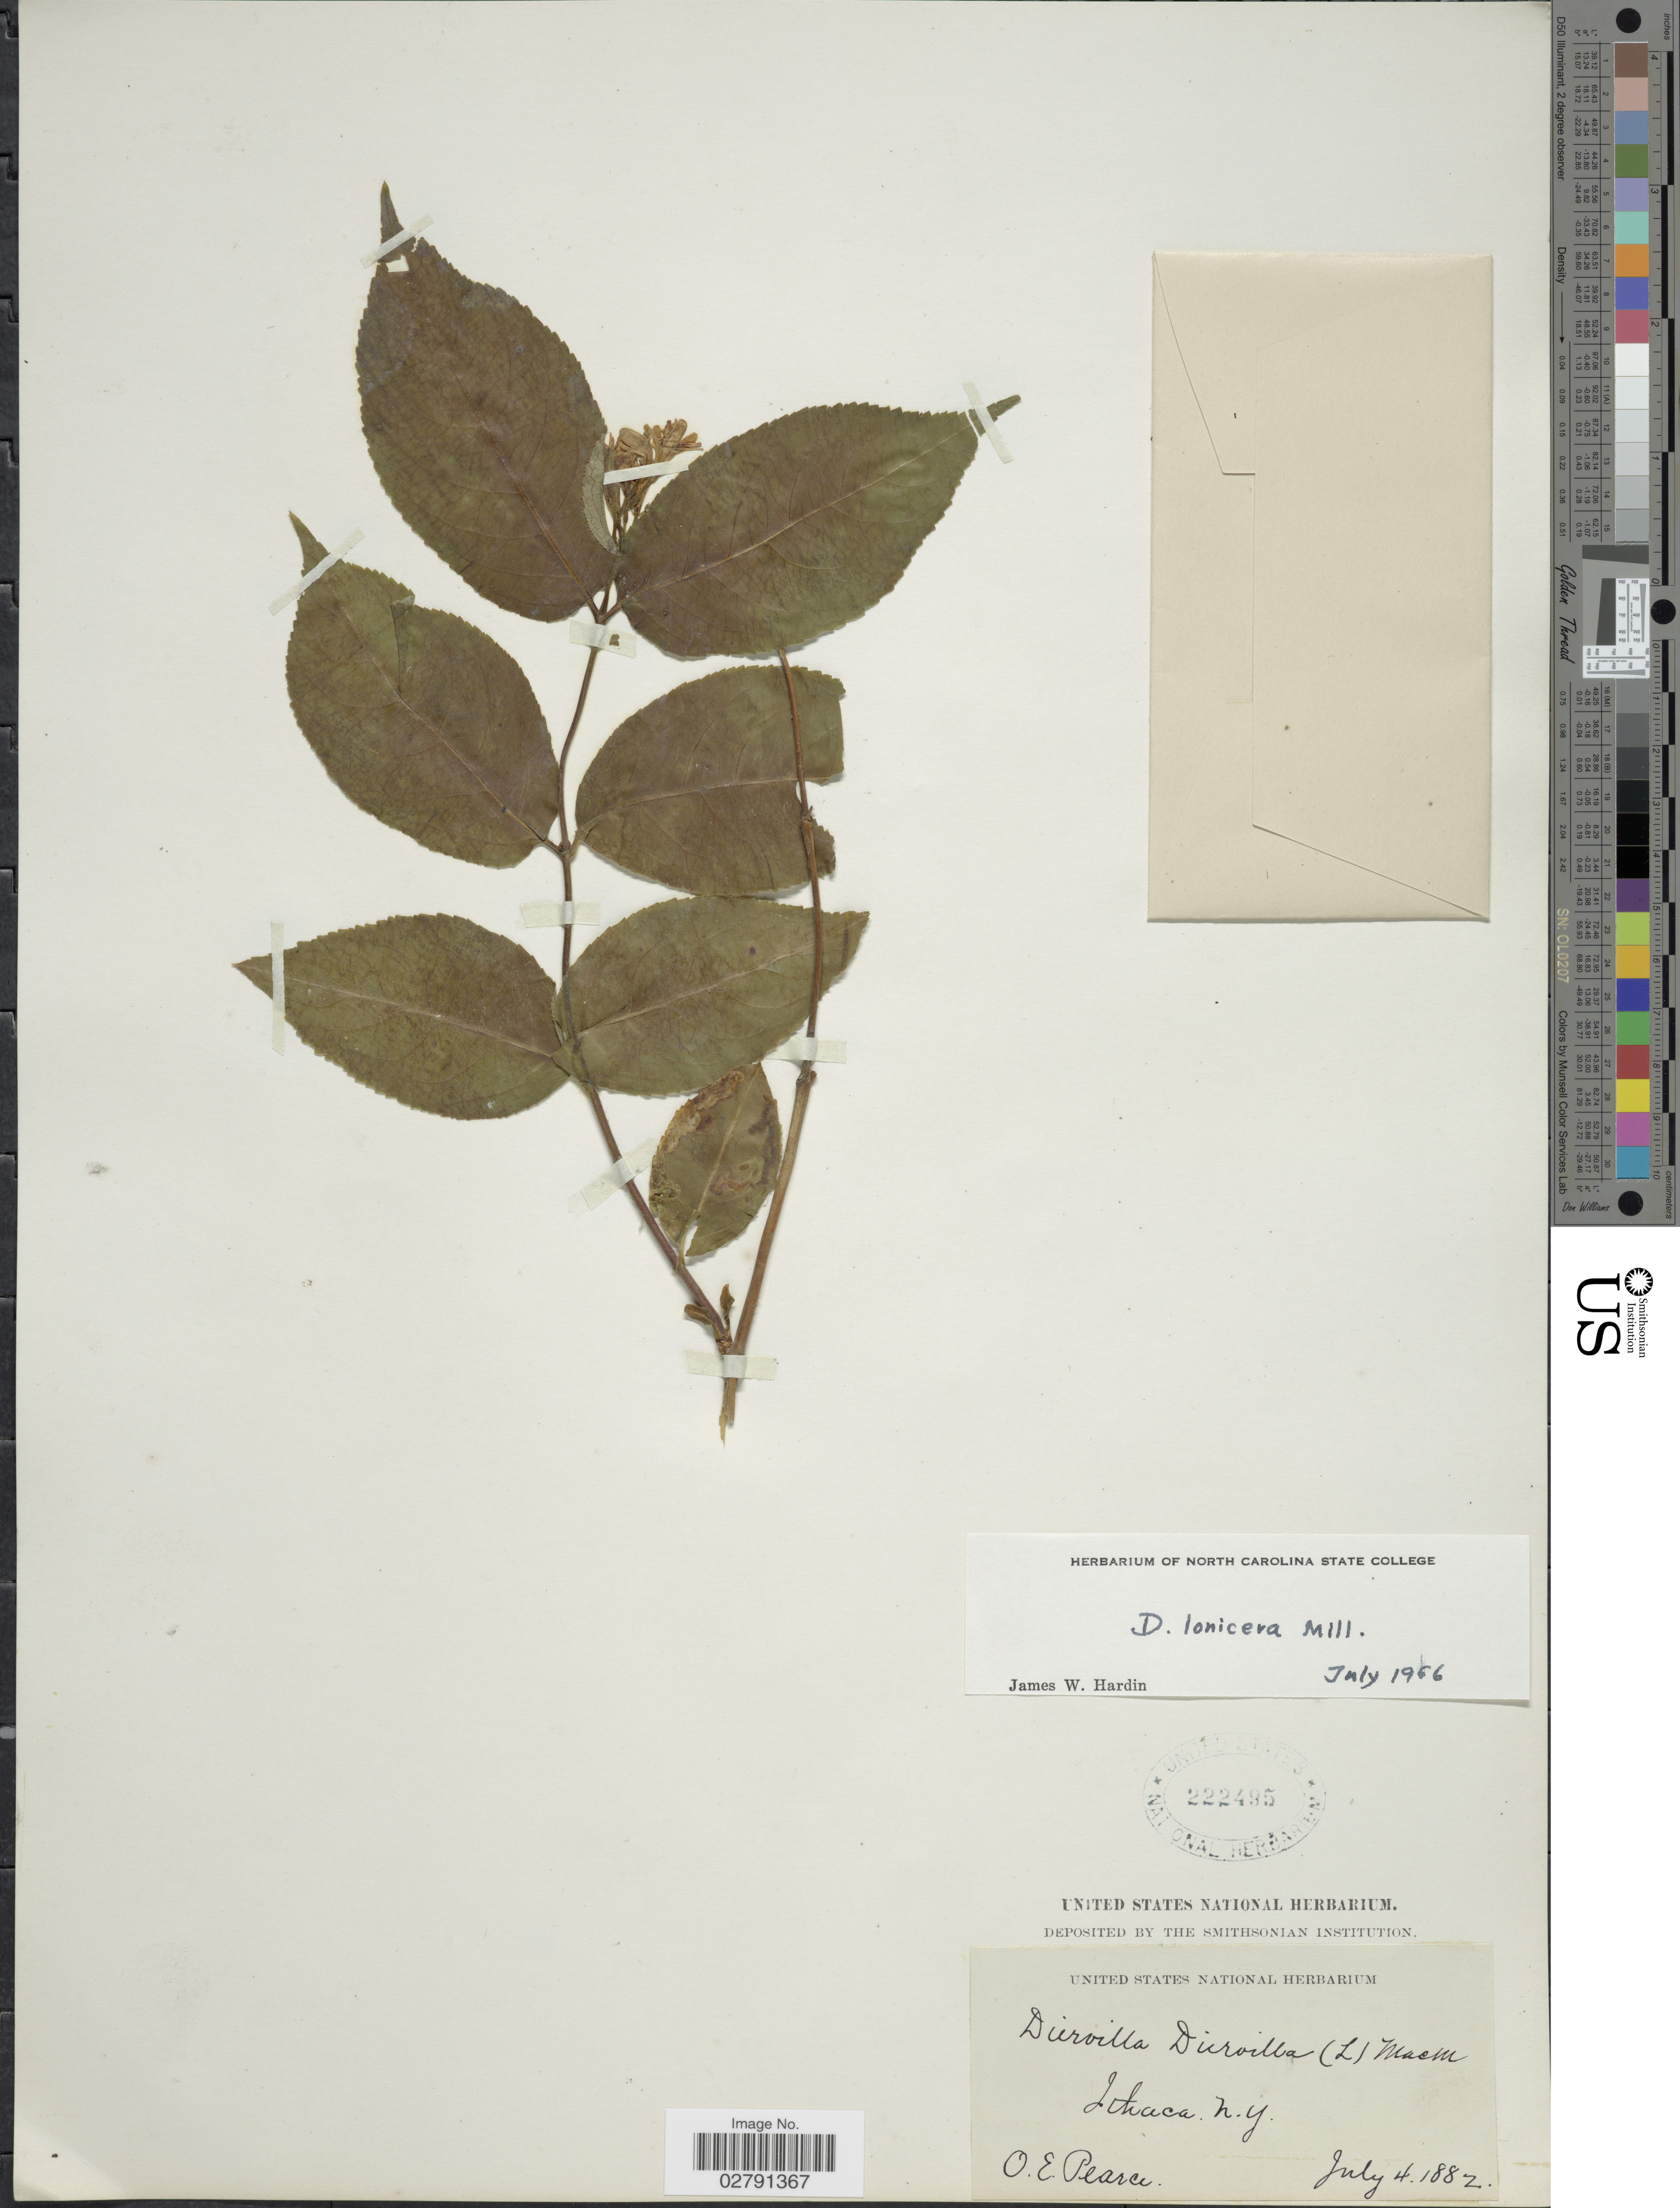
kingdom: Plantae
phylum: Tracheophyta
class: Magnoliopsida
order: Dipsacales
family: Caprifoliaceae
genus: Diervilla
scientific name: Diervilla lonicera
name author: Mill.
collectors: O. E. Pearce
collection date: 1882-07-04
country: United States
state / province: New York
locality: Ithaca.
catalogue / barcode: US 222495